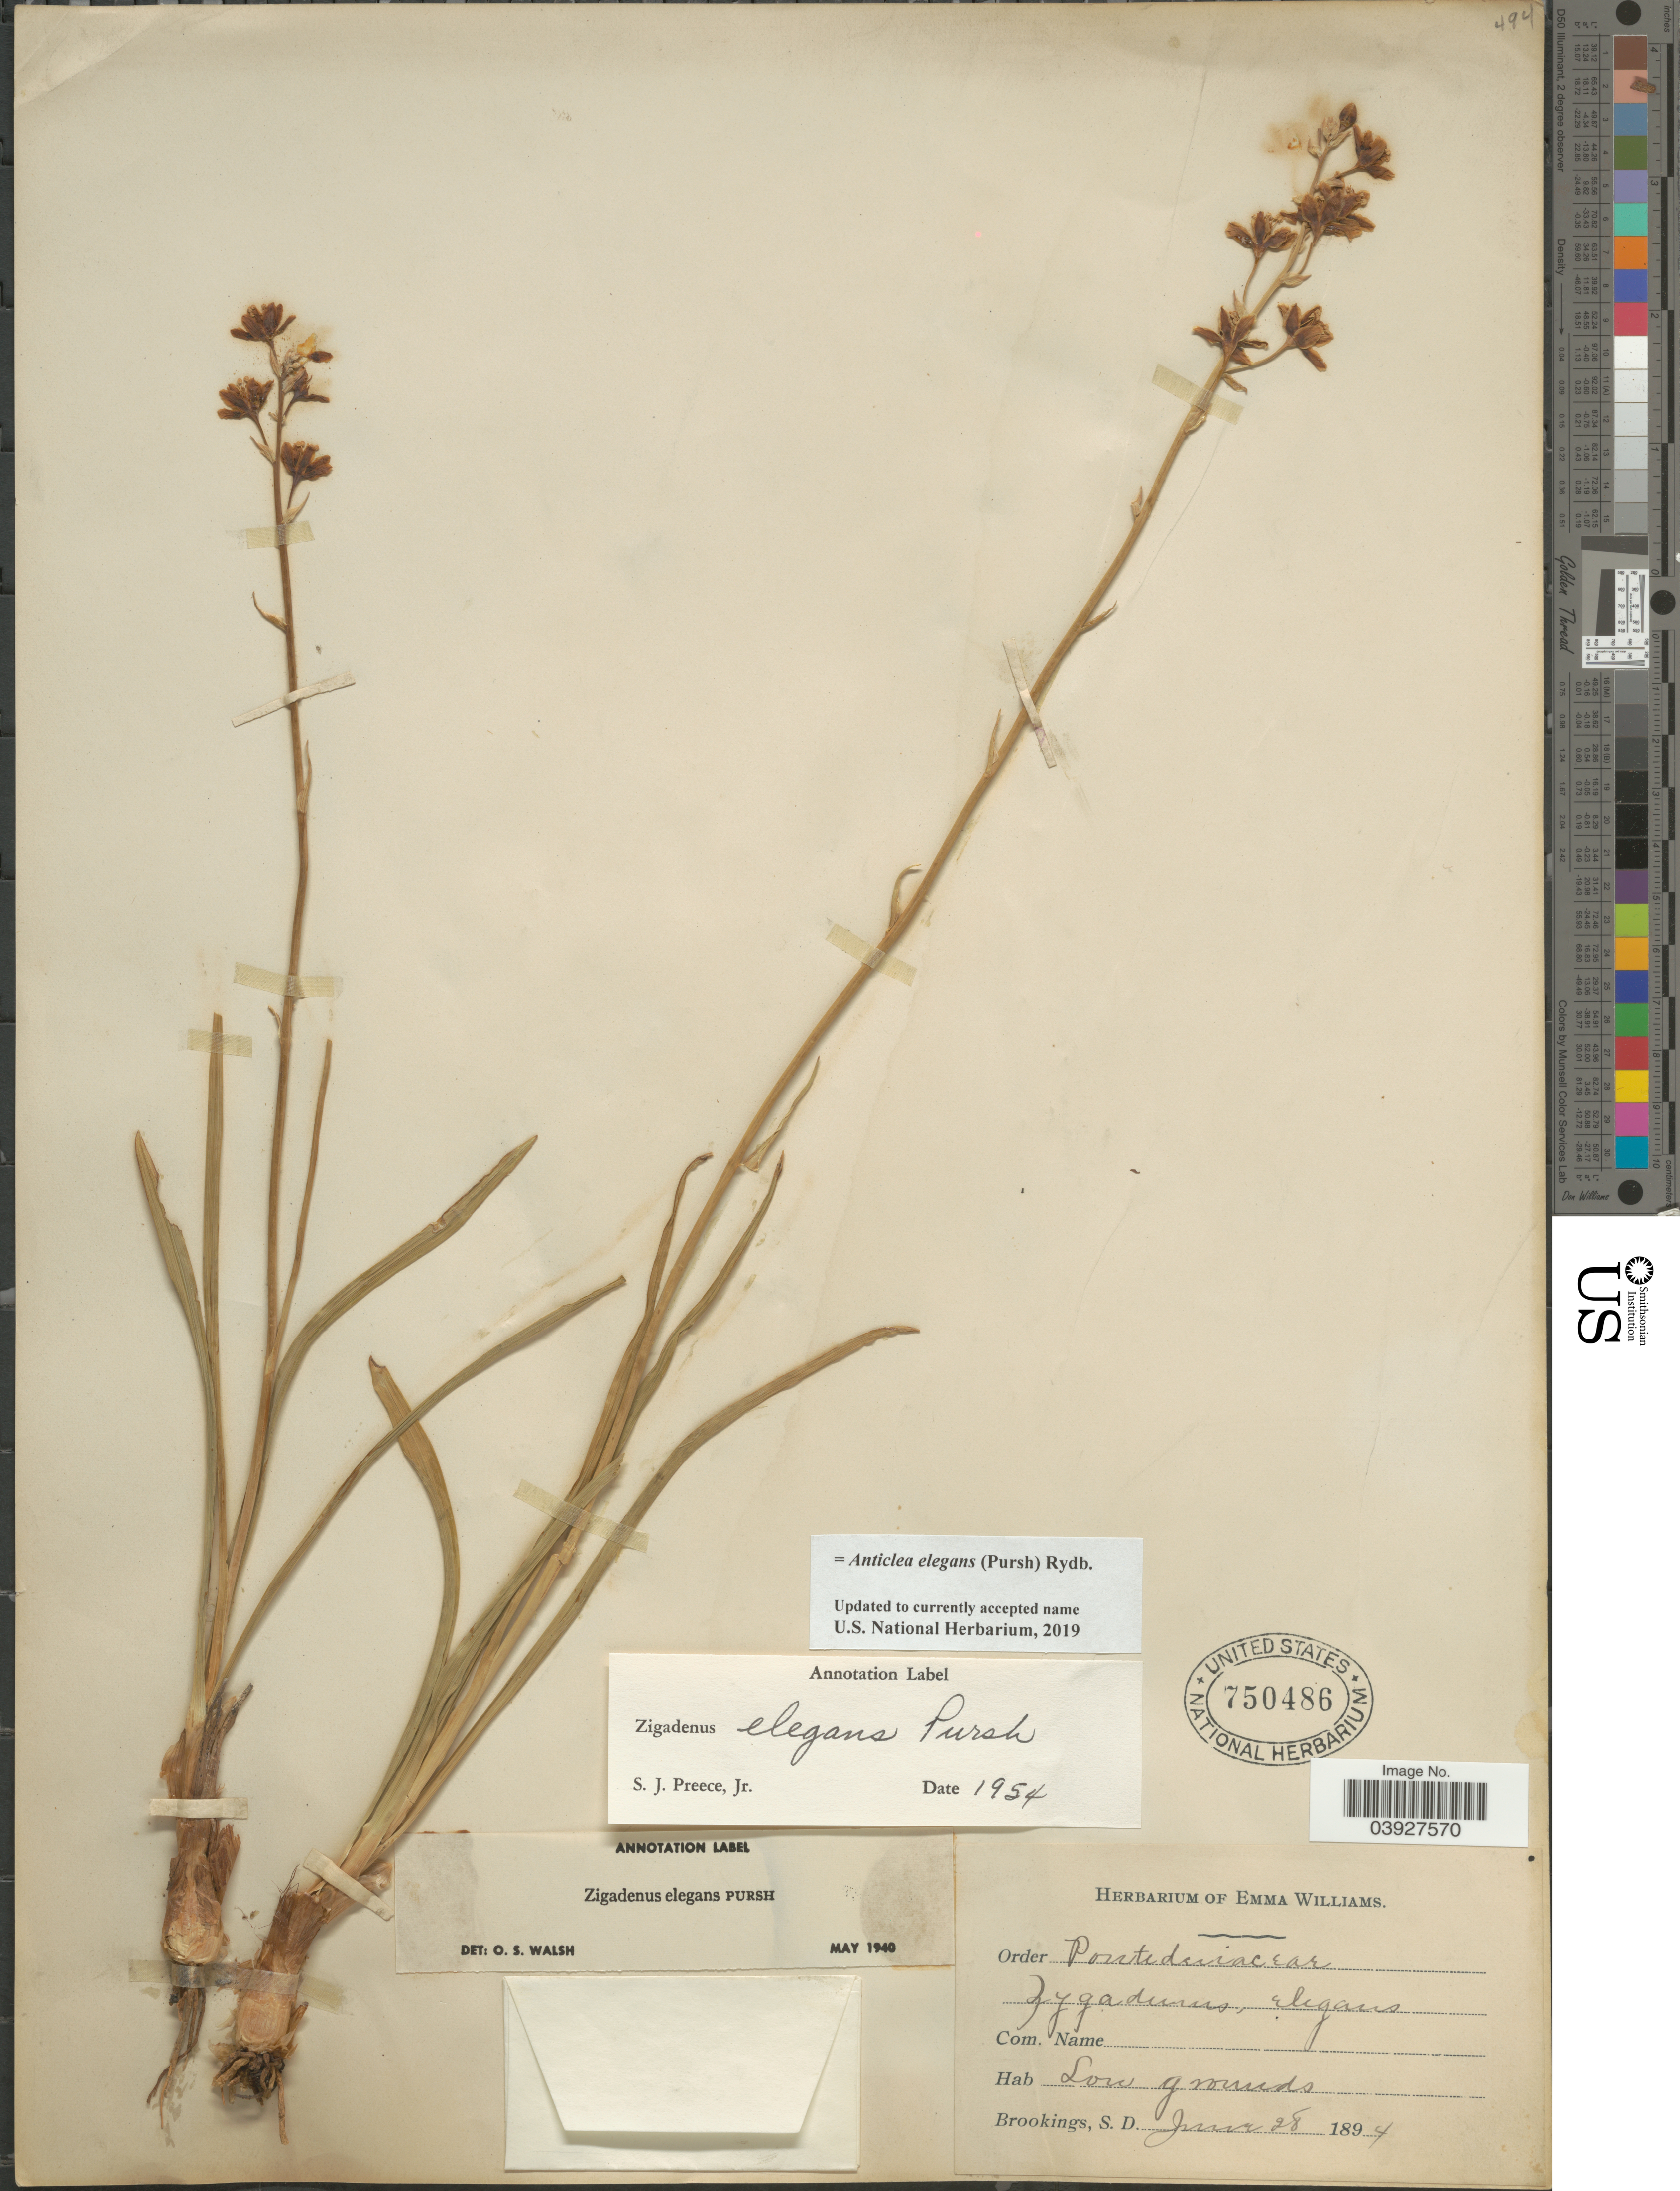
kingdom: Plantae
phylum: Tracheophyta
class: Liliopsida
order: Liliales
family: Melanthiaceae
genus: Anticlea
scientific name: Anticlea elegans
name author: (Pursh) Rydb.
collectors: Ex herb. of Emma Williams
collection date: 1894-06-28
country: United States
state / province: South Dakota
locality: Low grounds. Brookings.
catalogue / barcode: US 750486